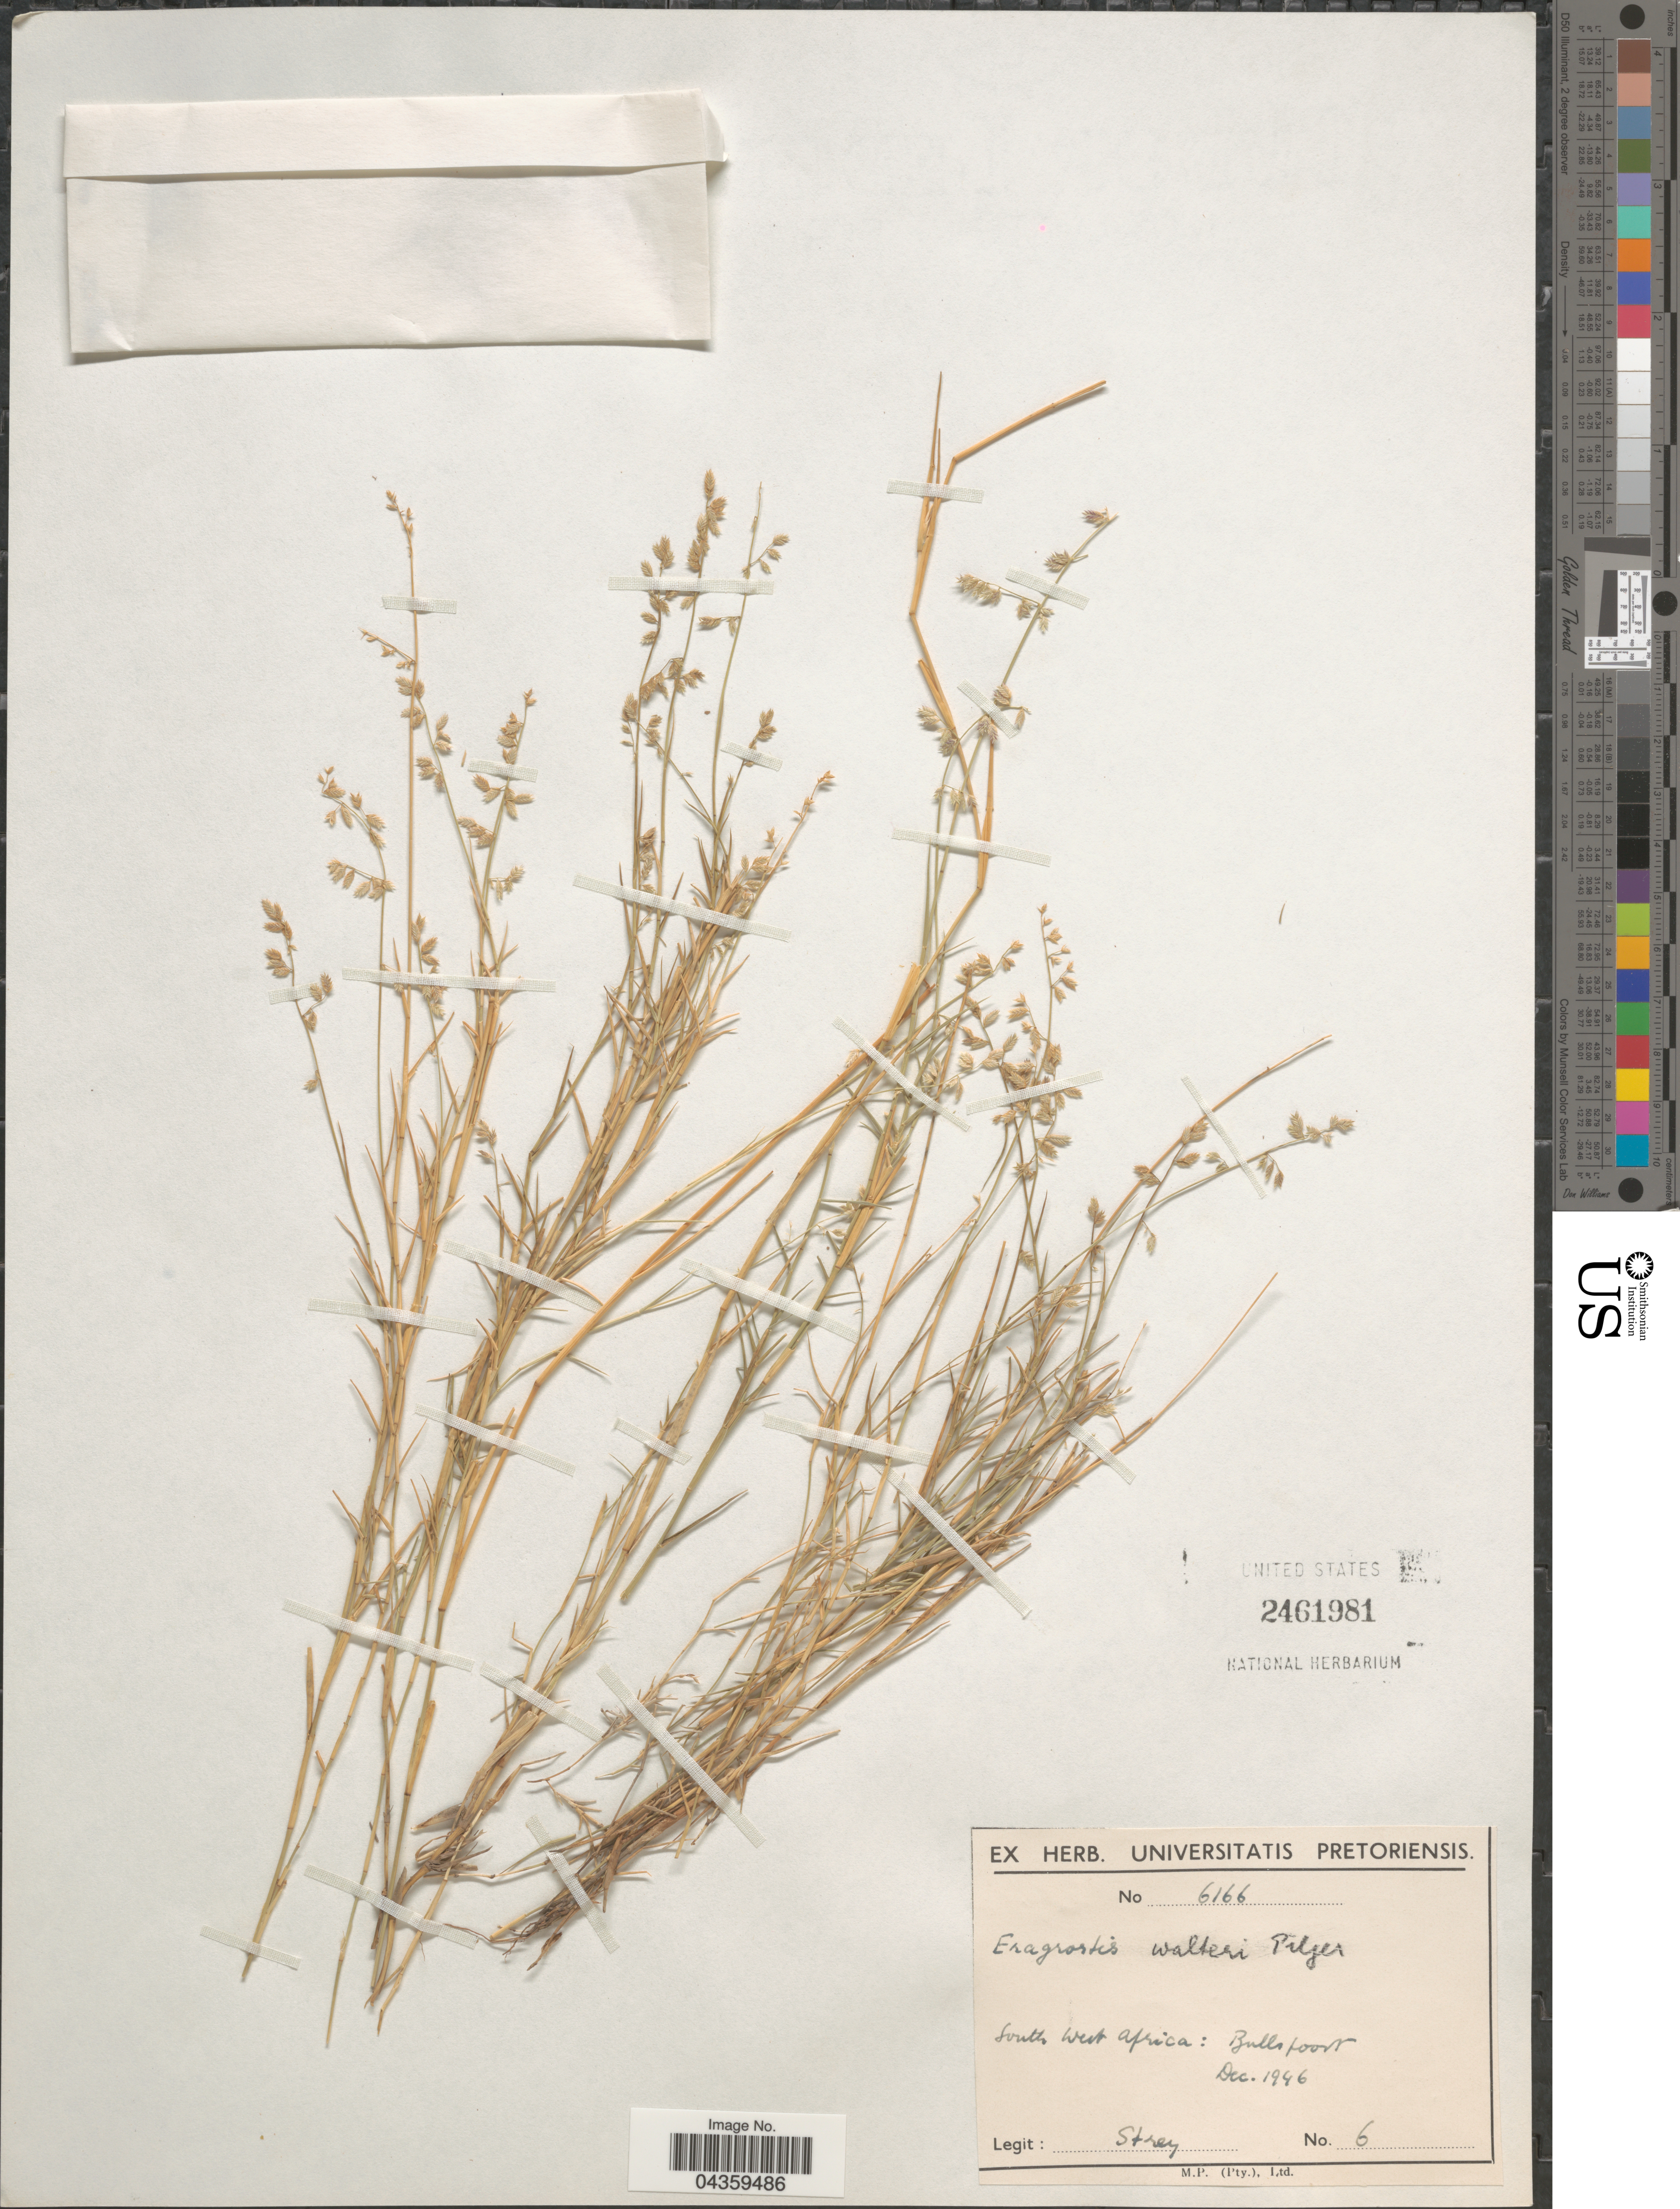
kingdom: Plantae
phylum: Tracheophyta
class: Liliopsida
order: Poales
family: Poaceae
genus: Pratochloa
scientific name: Pratochloa walteri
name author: (Pilg.) Hardion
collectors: -. Strey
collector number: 6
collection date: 1946-12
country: Namibia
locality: South West Africa: Bullspoort.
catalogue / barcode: US 2461981